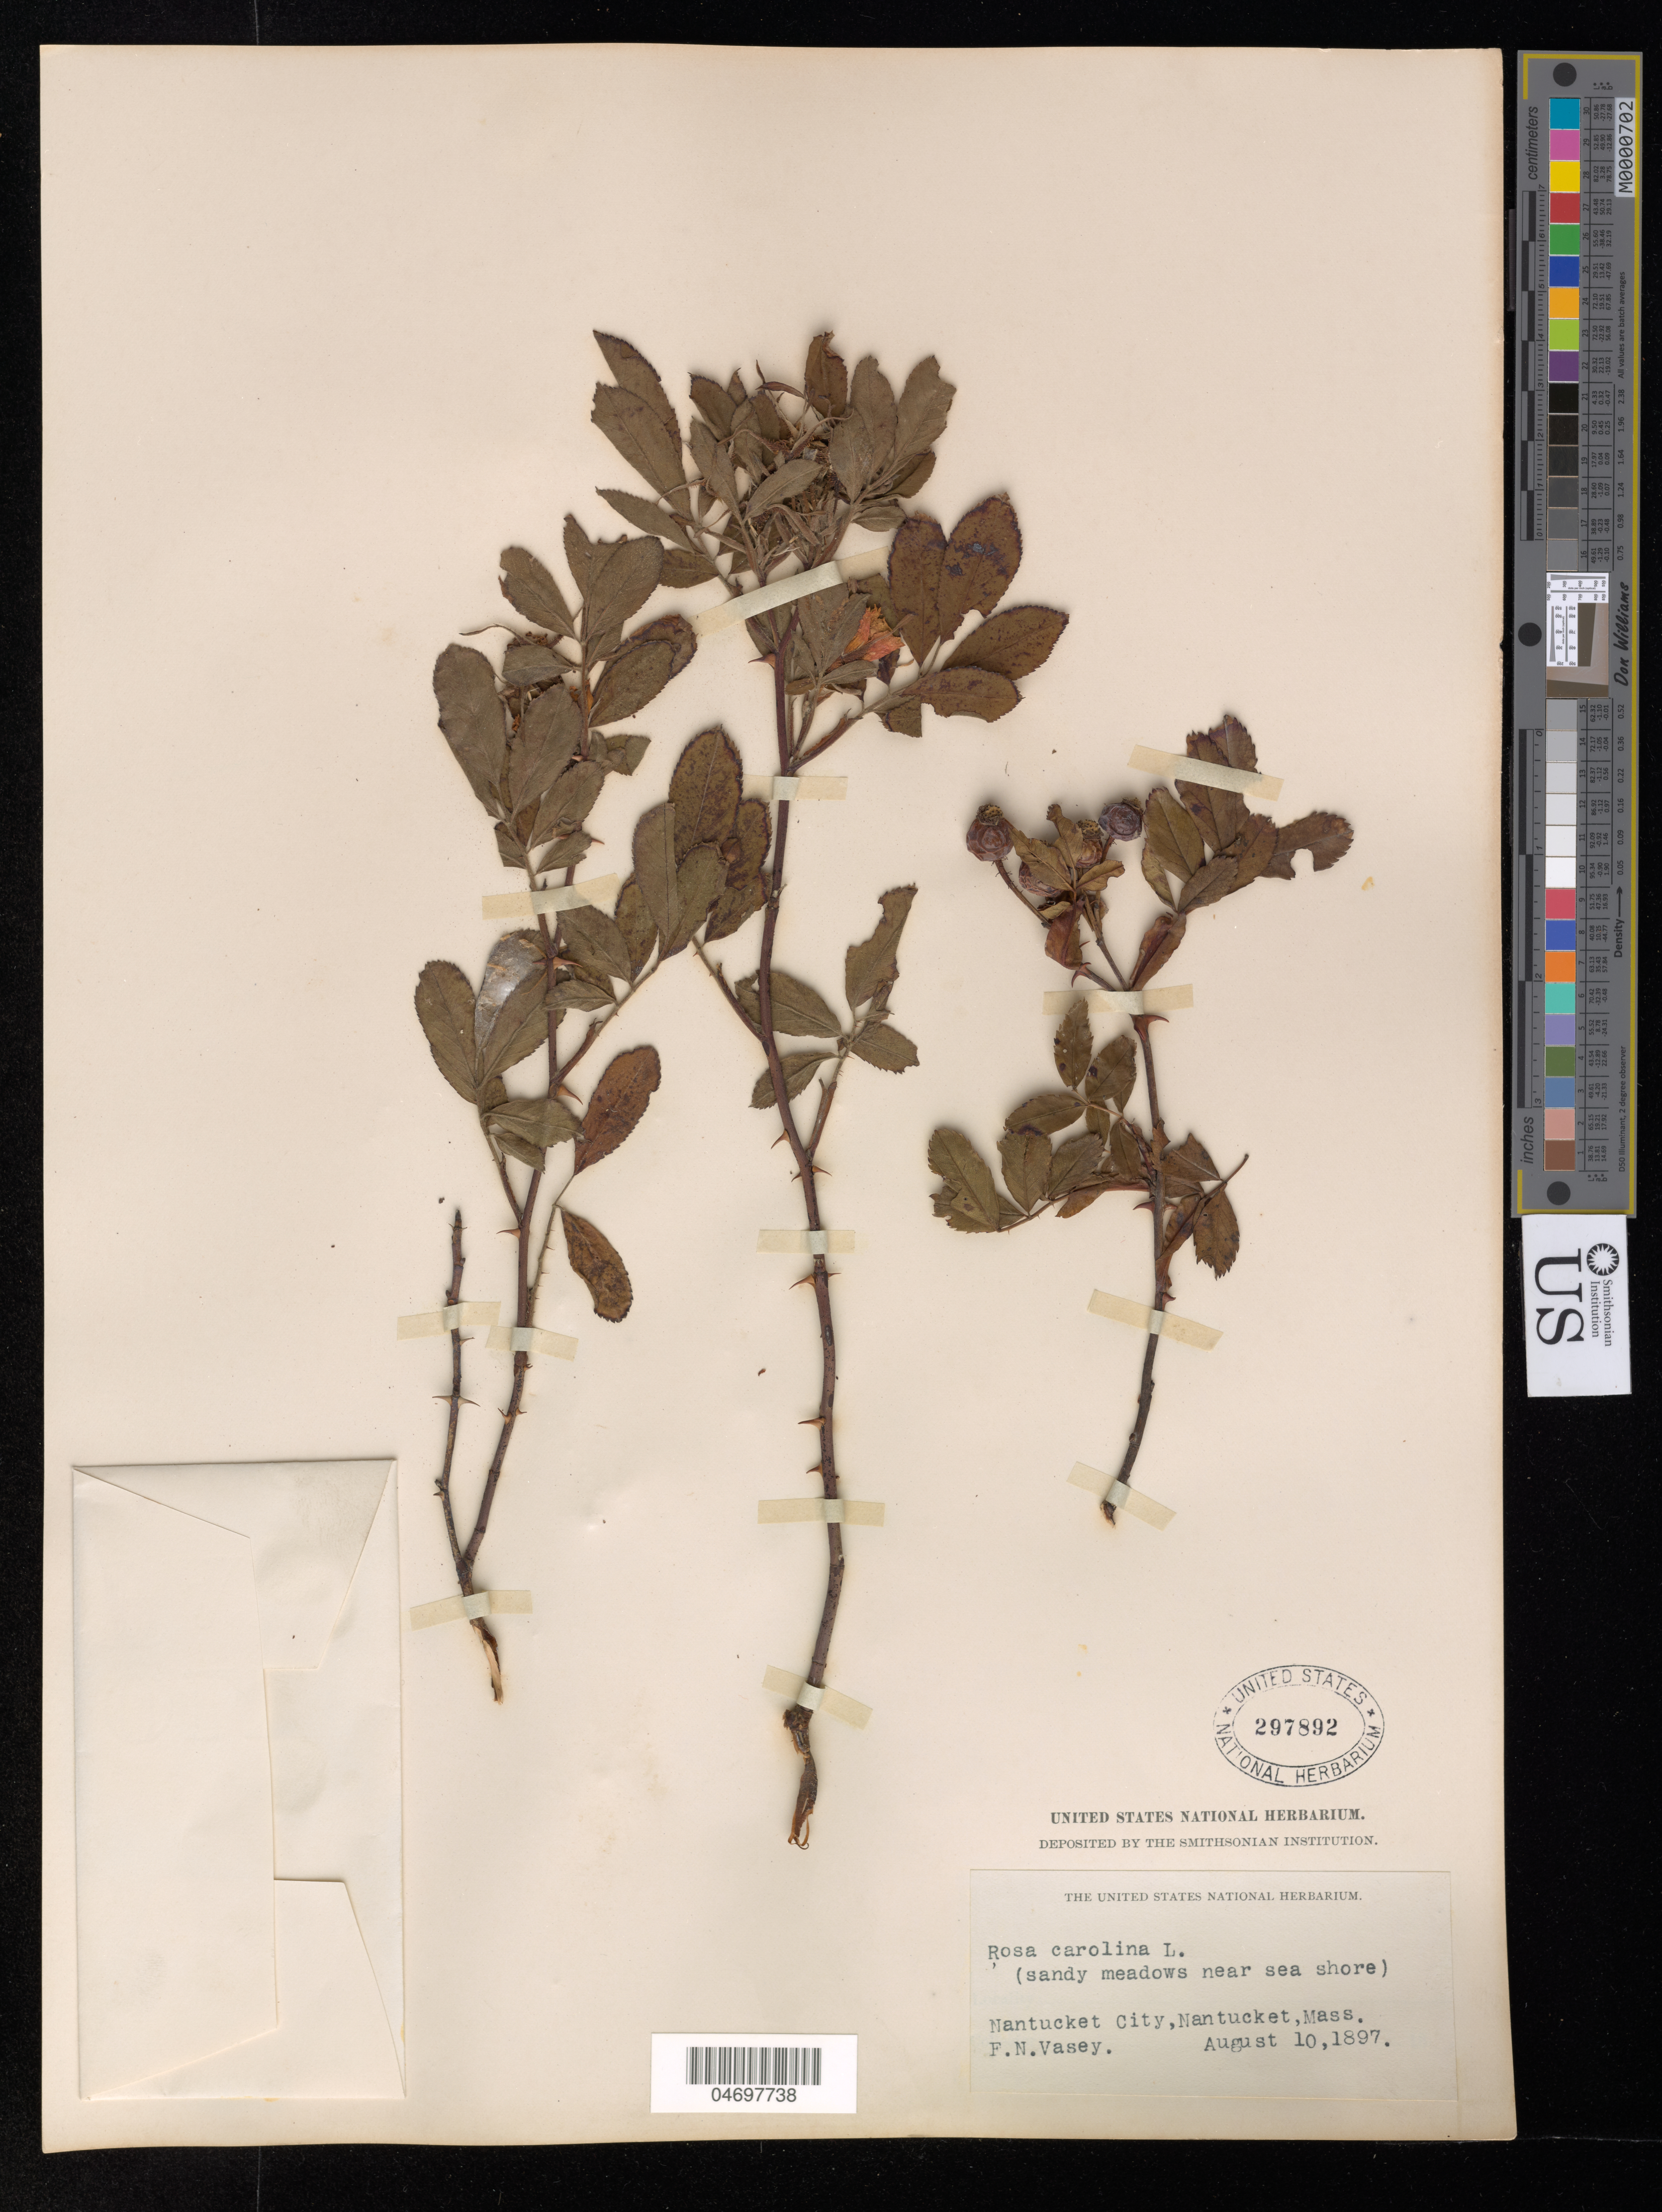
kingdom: Plantae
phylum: Tracheophyta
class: Magnoliopsida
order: Rosales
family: Rosaceae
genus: Rosa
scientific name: Rosa carolina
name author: L.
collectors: F. N. Vasey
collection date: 1897-08-10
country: United States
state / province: Massachusetts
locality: Nantucket City, Nantucket.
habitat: Sandy meadows near sear shore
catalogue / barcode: US 297892